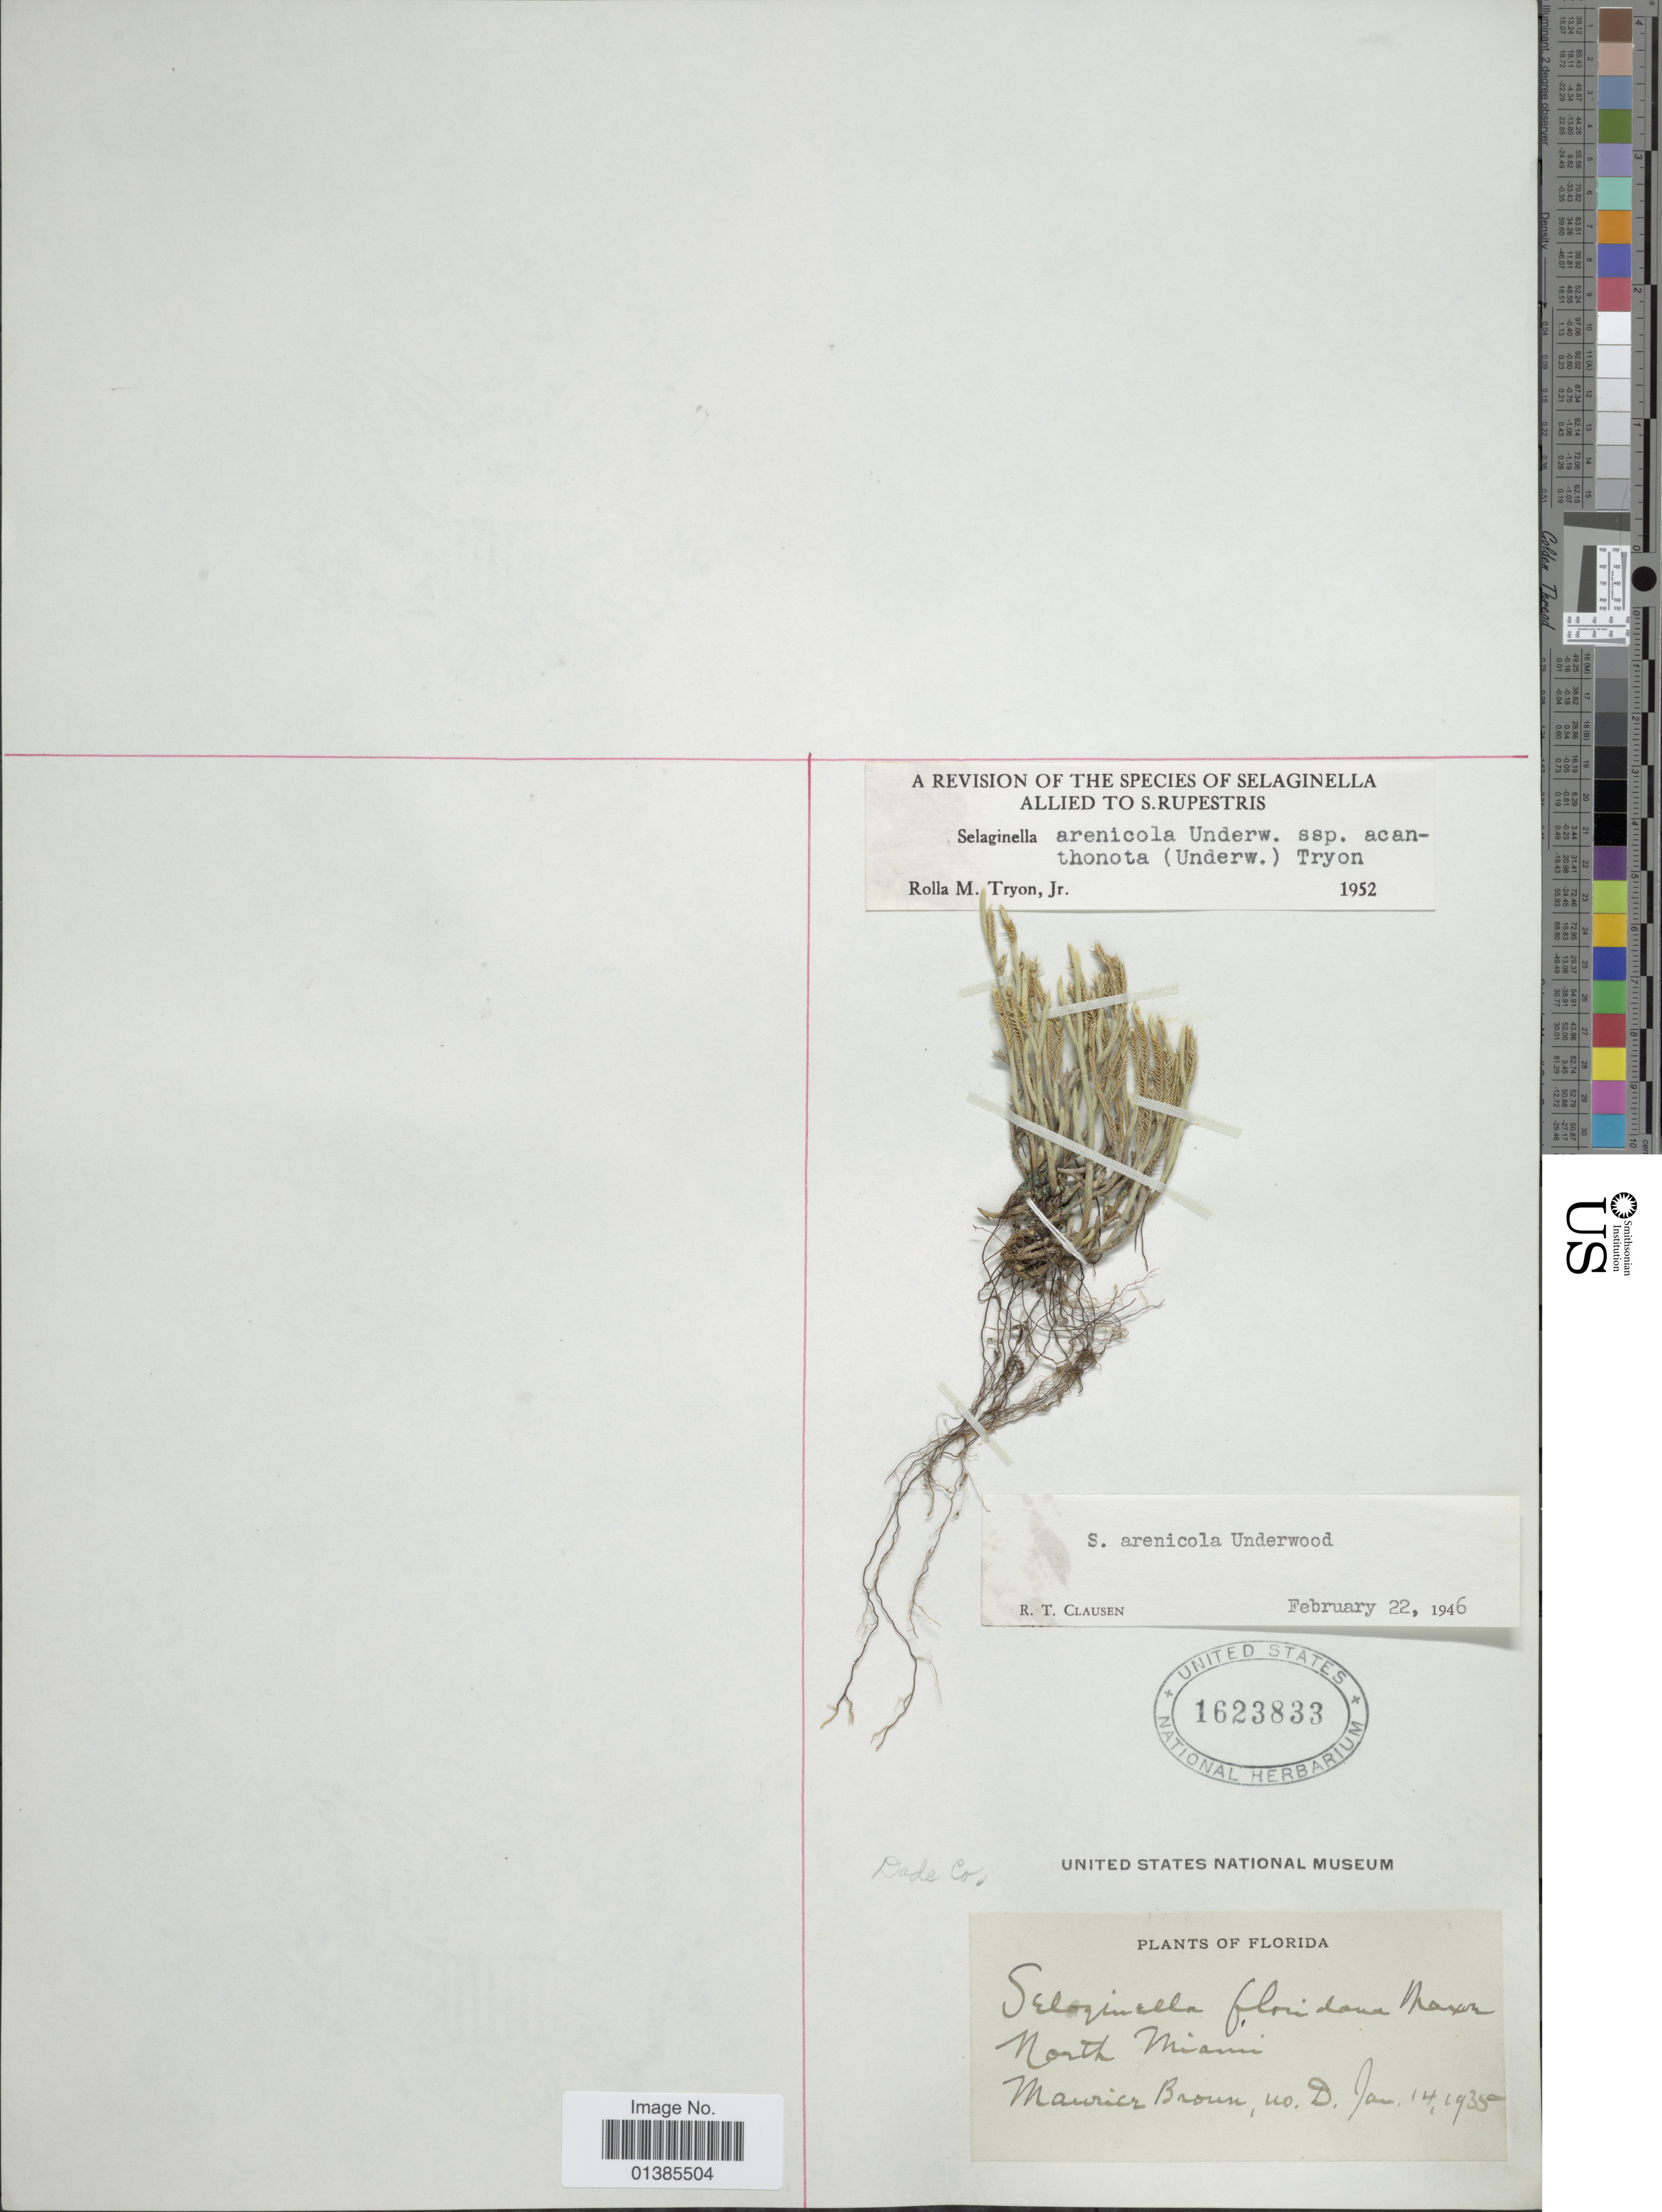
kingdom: Plantae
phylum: Tracheophyta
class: Lycopodiopsida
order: Selaginellales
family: Selaginellaceae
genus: Selaginella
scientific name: Selaginella arenicola subsp. acanthonota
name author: (Underw.) R.M. Tryon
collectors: M. Broun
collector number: D.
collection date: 1935-01-14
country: United States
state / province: Florida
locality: North Miami.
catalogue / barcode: US 1623833